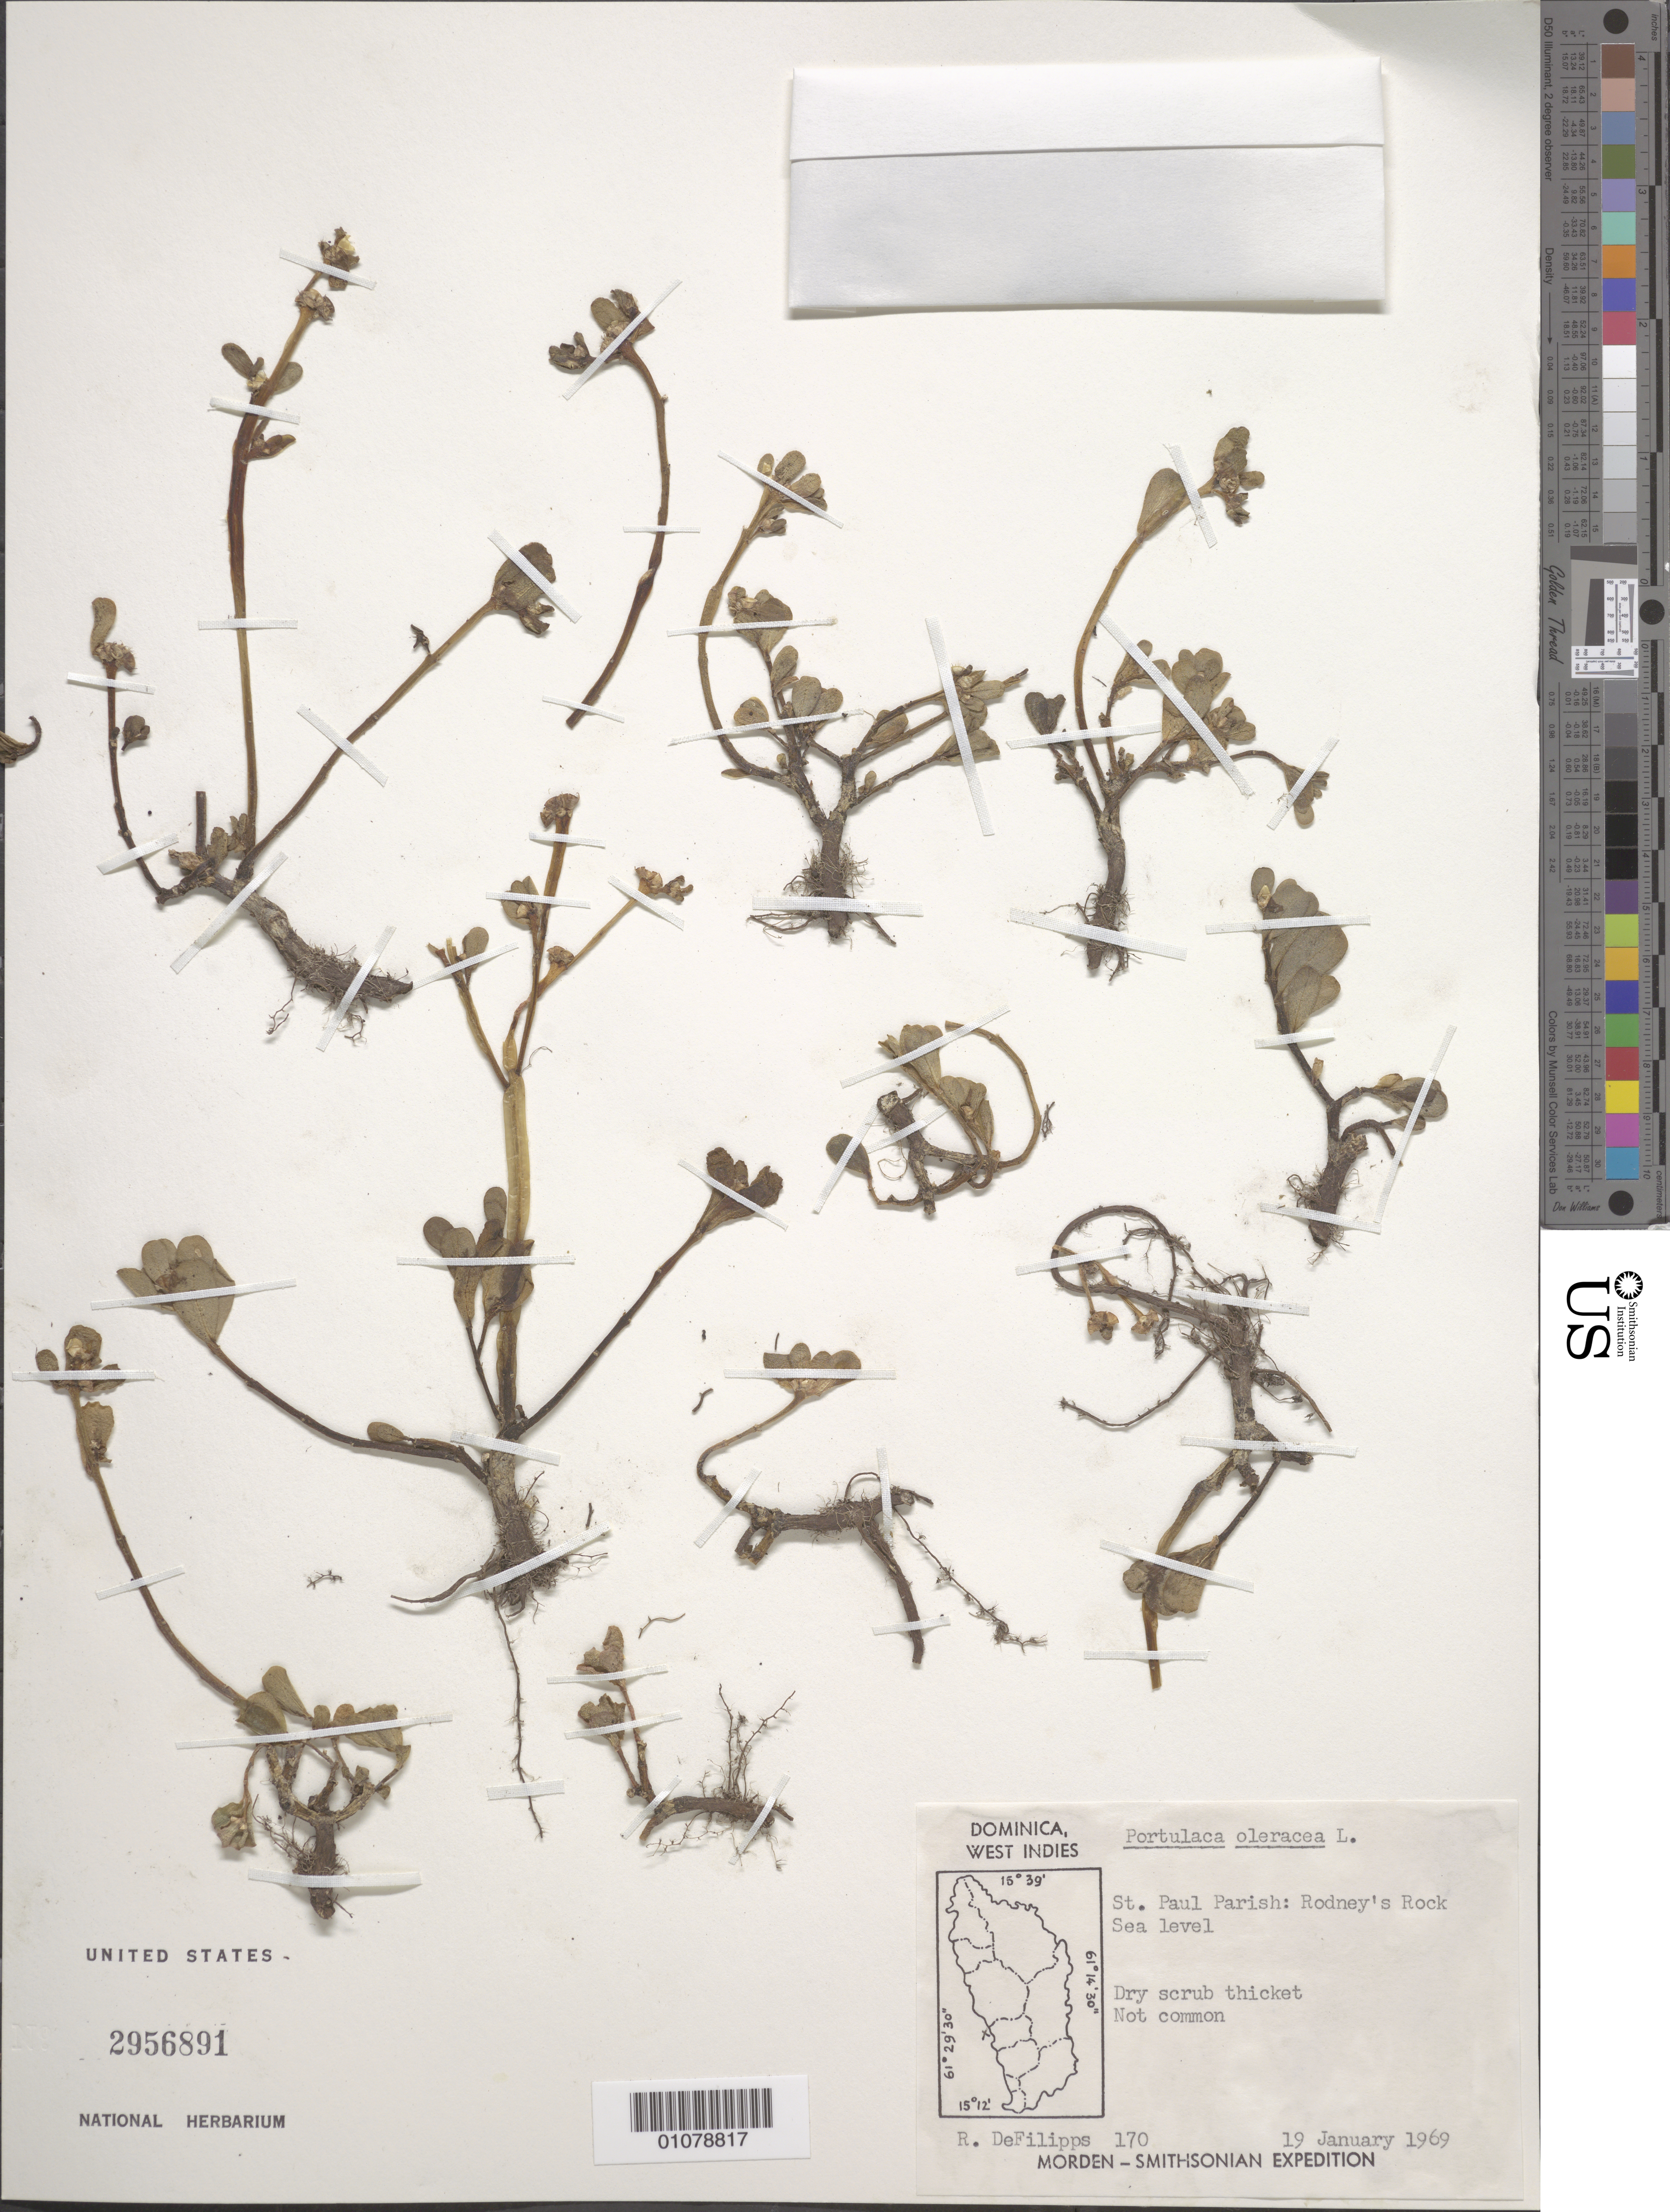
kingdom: Plantae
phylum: Tracheophyta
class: Magnoliopsida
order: Caryophyllales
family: Portulacaceae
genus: Portulaca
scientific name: Portulaca oleracea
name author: L.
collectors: R. A. DeFilipps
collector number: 170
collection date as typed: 19 Jan 1969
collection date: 1969-01-19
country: Dominica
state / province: St. Paul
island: Dominica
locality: St. Paul parish: Rodney's Rock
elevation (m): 0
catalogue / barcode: US 2956891